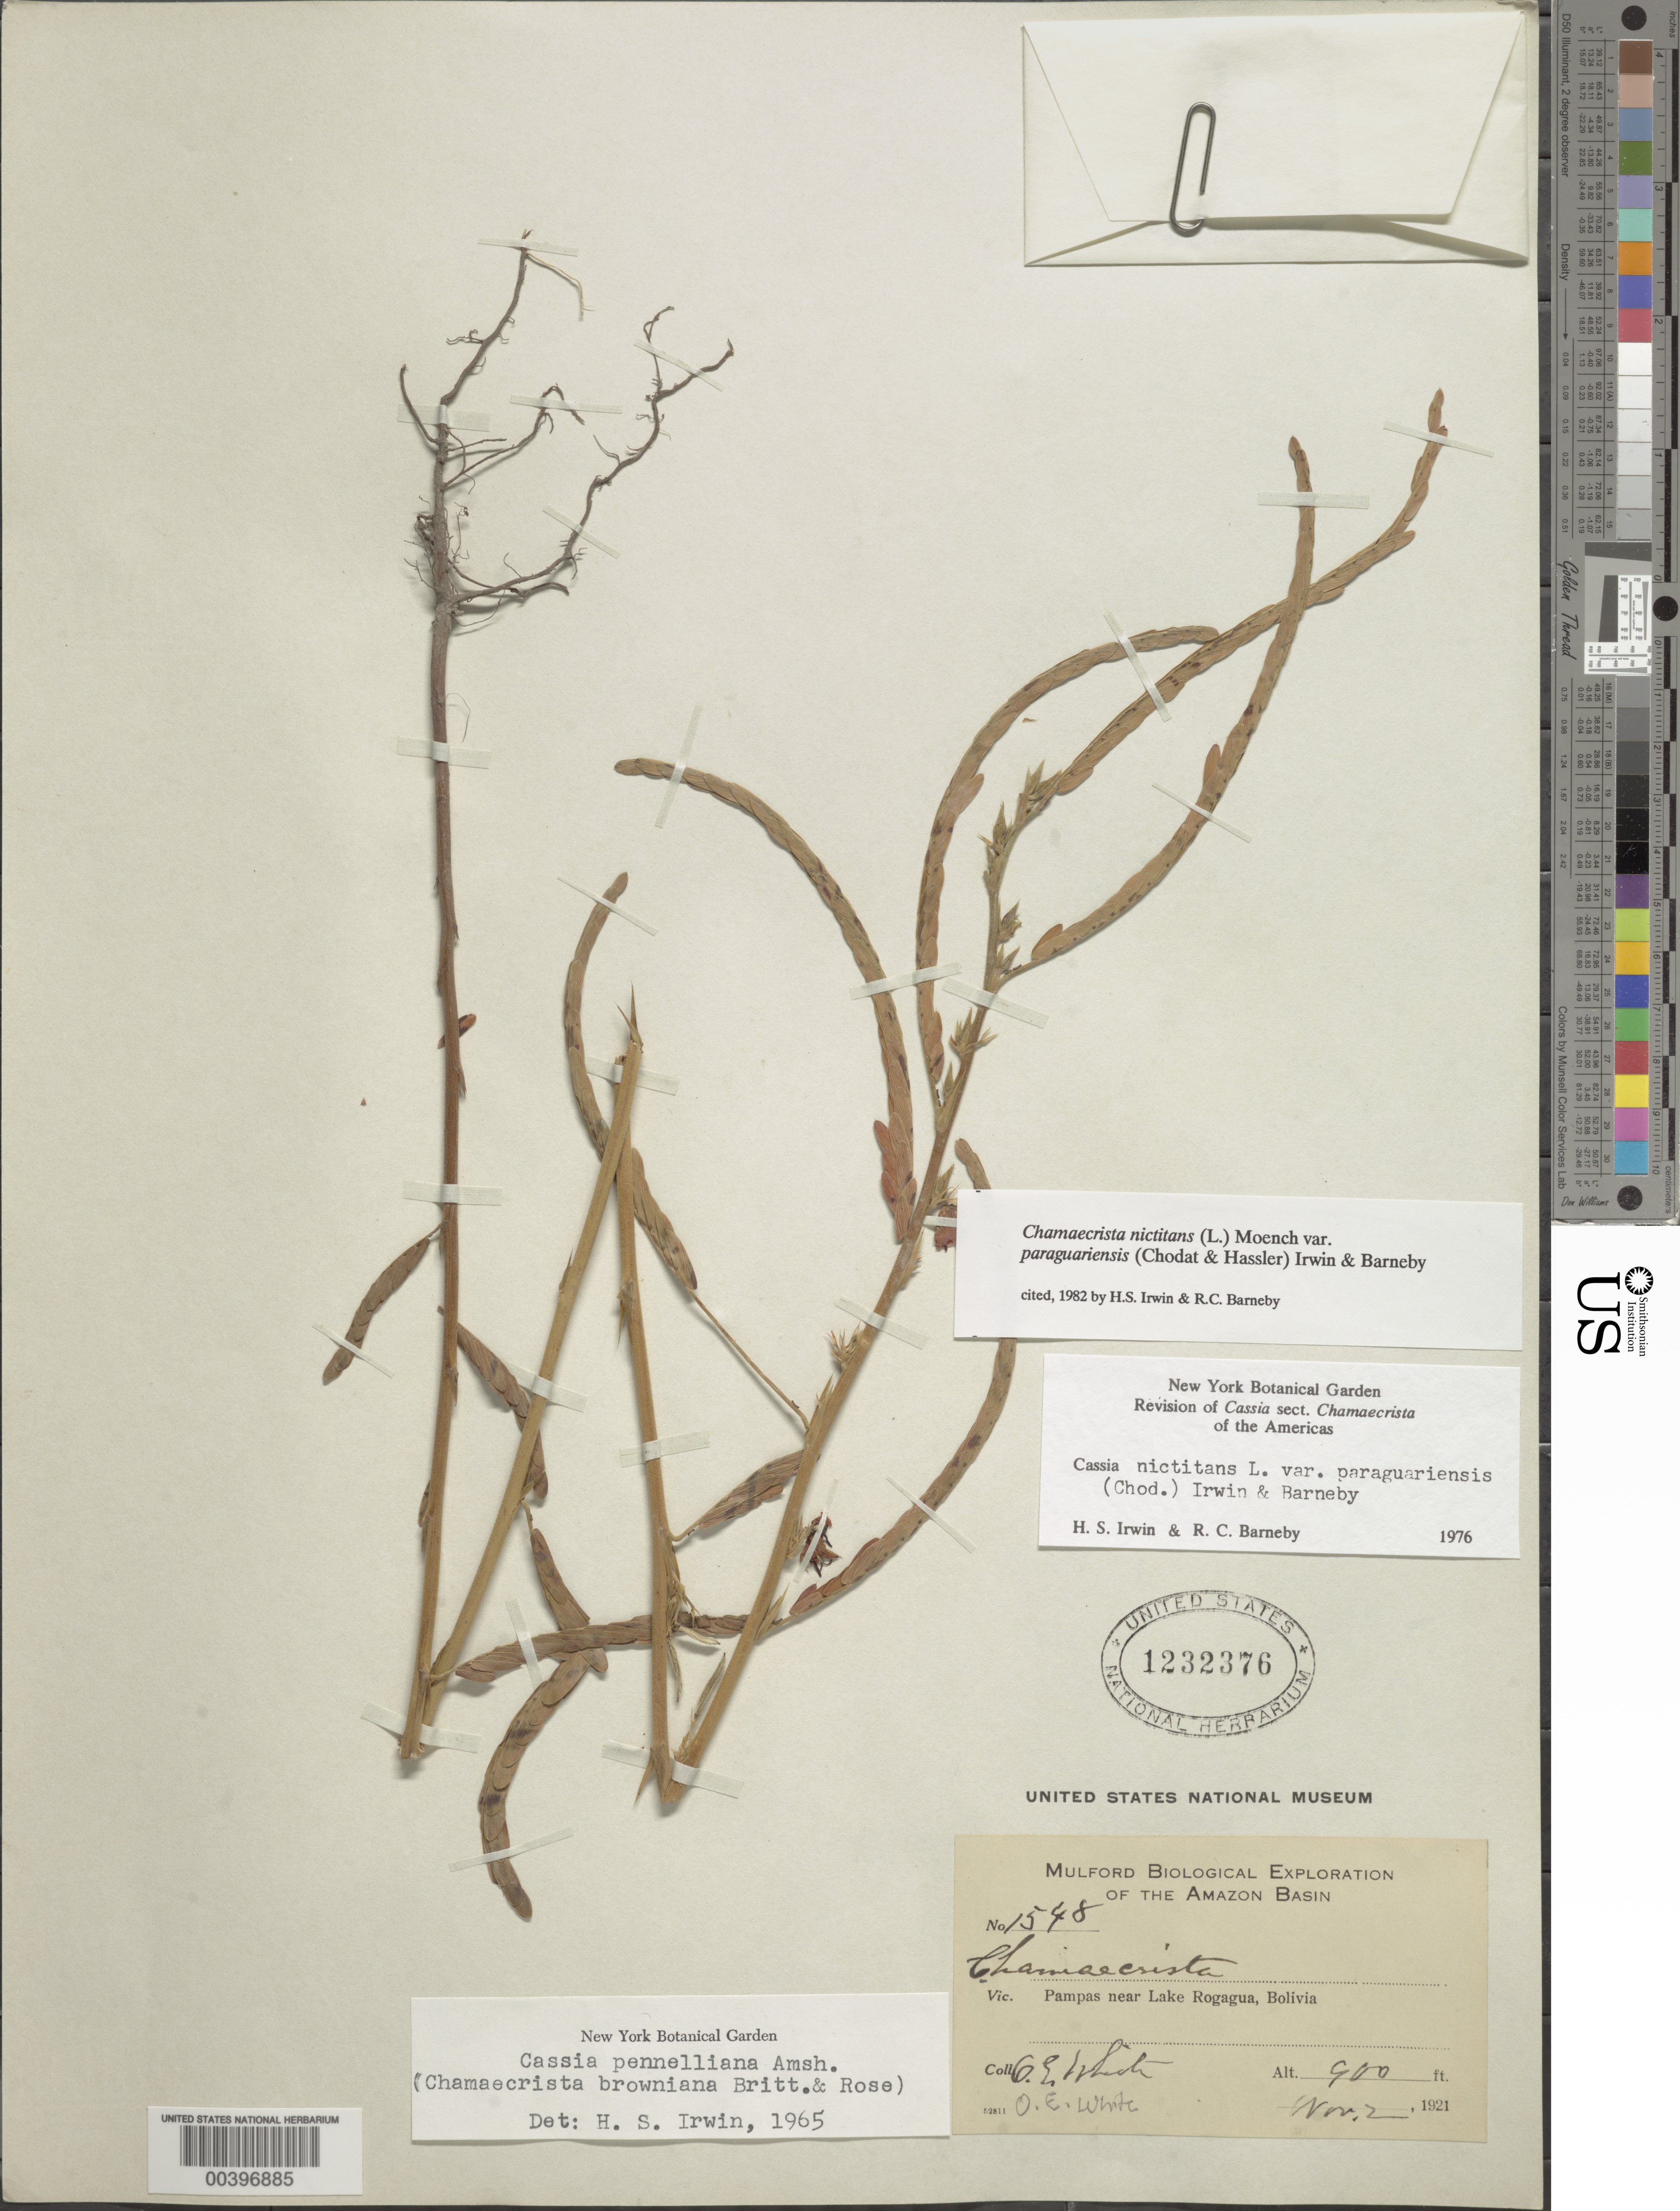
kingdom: Plantae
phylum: Tracheophyta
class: Magnoliopsida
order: Fabales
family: Fabaceae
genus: Chamaecrista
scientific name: Chamaecrista nictitans var. paraguariensis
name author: (Chodat & Hassl.) H.S. Irwin & Barneby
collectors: O. E. White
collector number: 1548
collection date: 1921-11-02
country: Bolivia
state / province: Beni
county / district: José Ballivián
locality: Pampas near Lake Rogagua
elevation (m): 274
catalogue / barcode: US 1232376